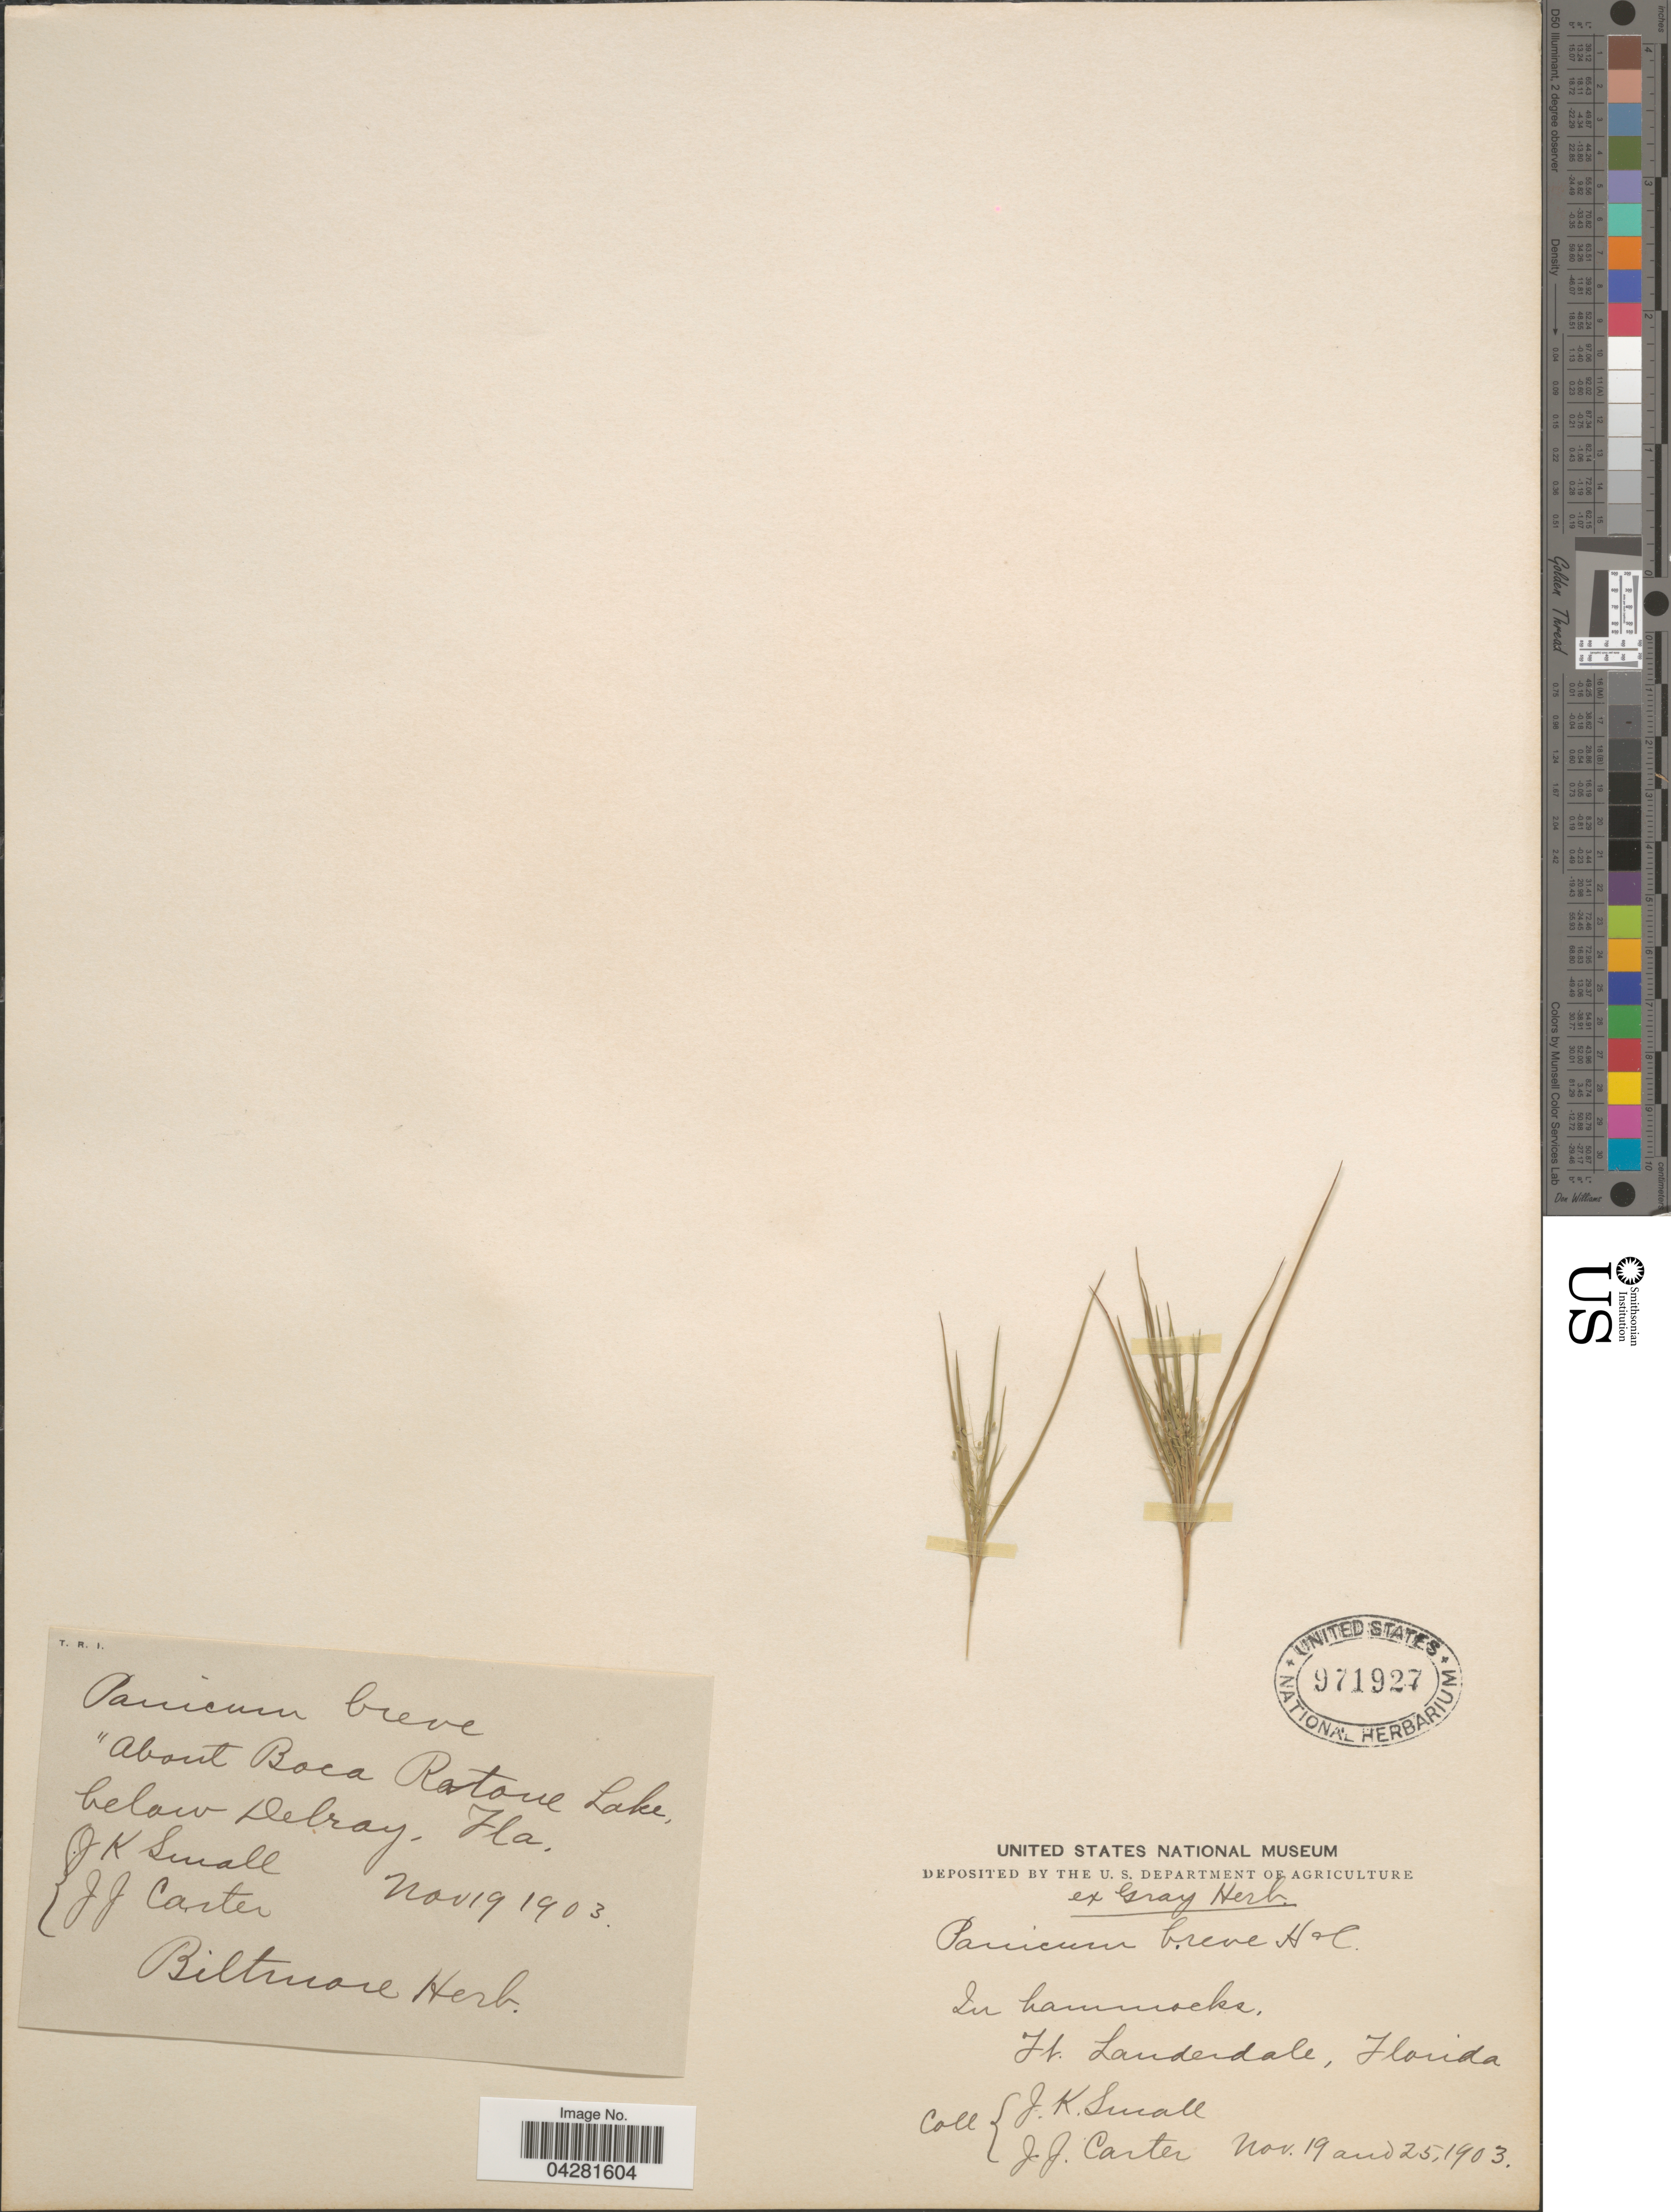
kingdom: Plantae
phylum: Tracheophyta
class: Liliopsida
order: Poales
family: Poaceae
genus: Dichanthelium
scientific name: Dichanthelium ensifolium var. breve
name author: (Hitchc. & Chase) B.F. Hansen & Wunderlin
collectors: J. K. Small & J. Carter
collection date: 1903-11-19/1903-11-25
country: United States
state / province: Florida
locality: In hammocks, Ft. Lauderdale.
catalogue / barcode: US 971927